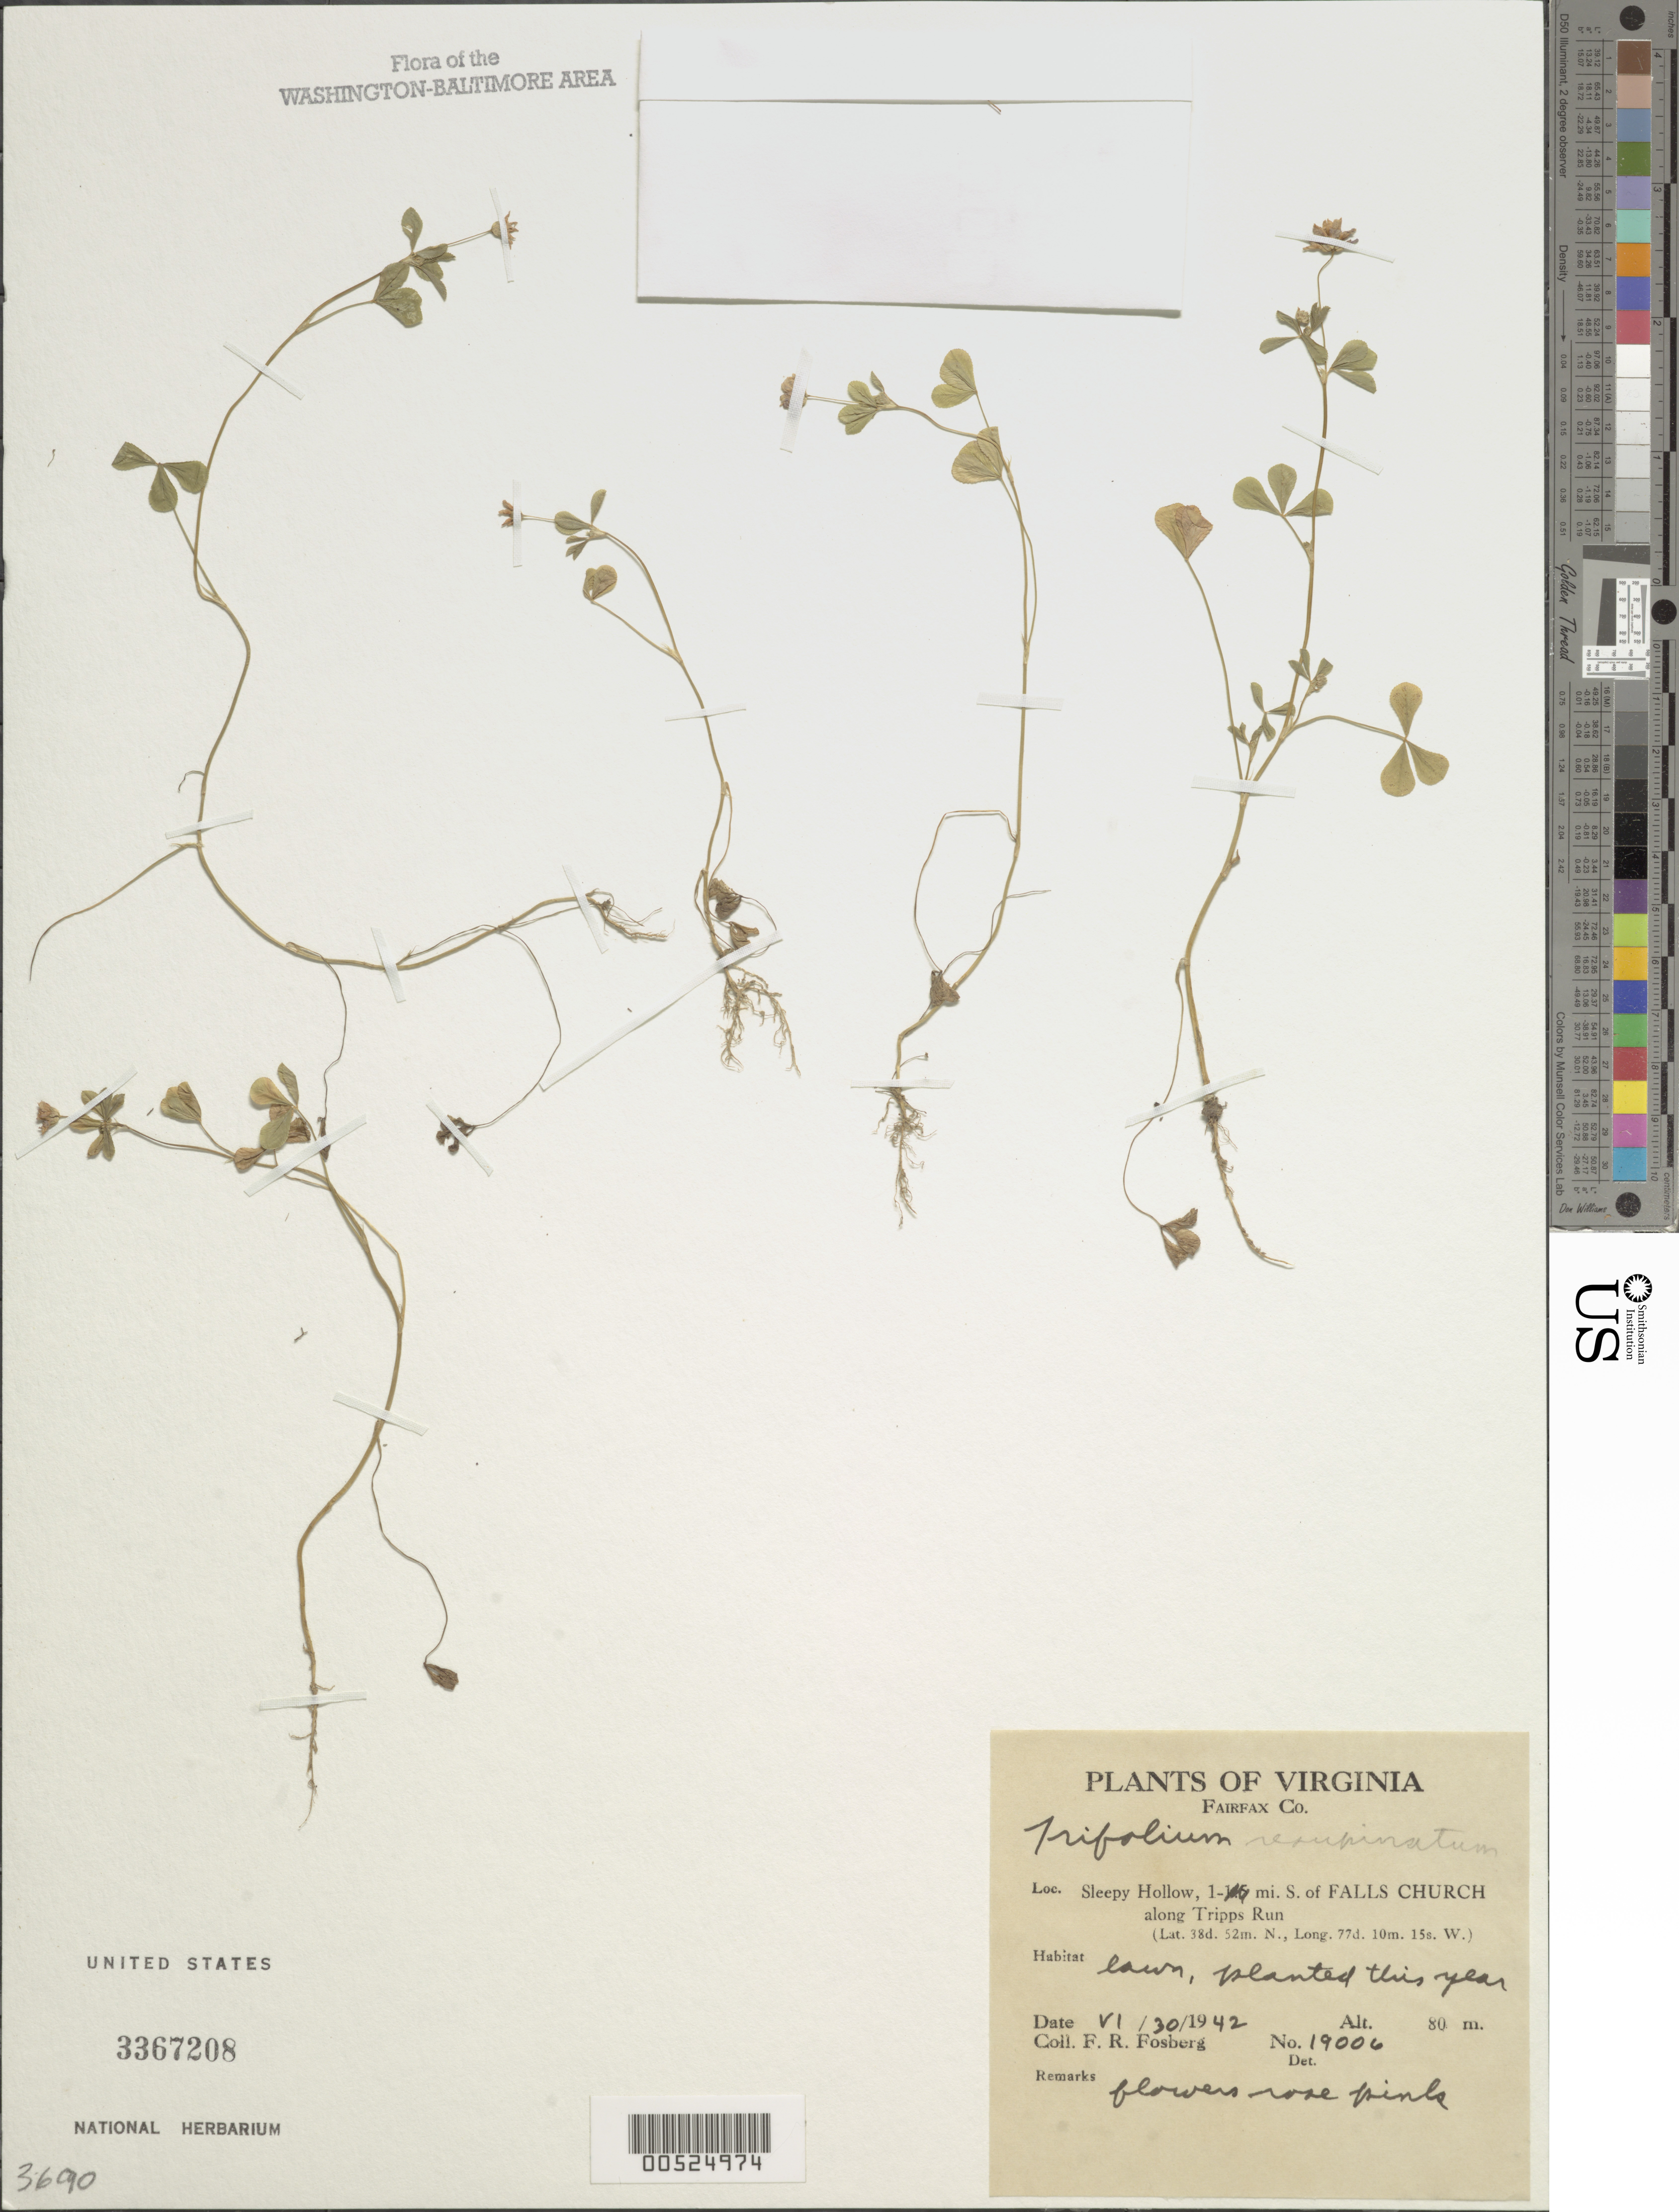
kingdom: Plantae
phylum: Tracheophyta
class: Magnoliopsida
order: Fabales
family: Fabaceae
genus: Trifolium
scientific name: Trifolium resupinatum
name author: L.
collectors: F. R. Fosberg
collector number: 19006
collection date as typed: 30 Jun 1942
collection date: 1942-06-30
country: United States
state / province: Virginia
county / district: Fairfax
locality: Sleepy Hollow, 1 mi. S of Falls Church along Tripps Run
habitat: Lawn, planted this year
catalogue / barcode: US 3367208